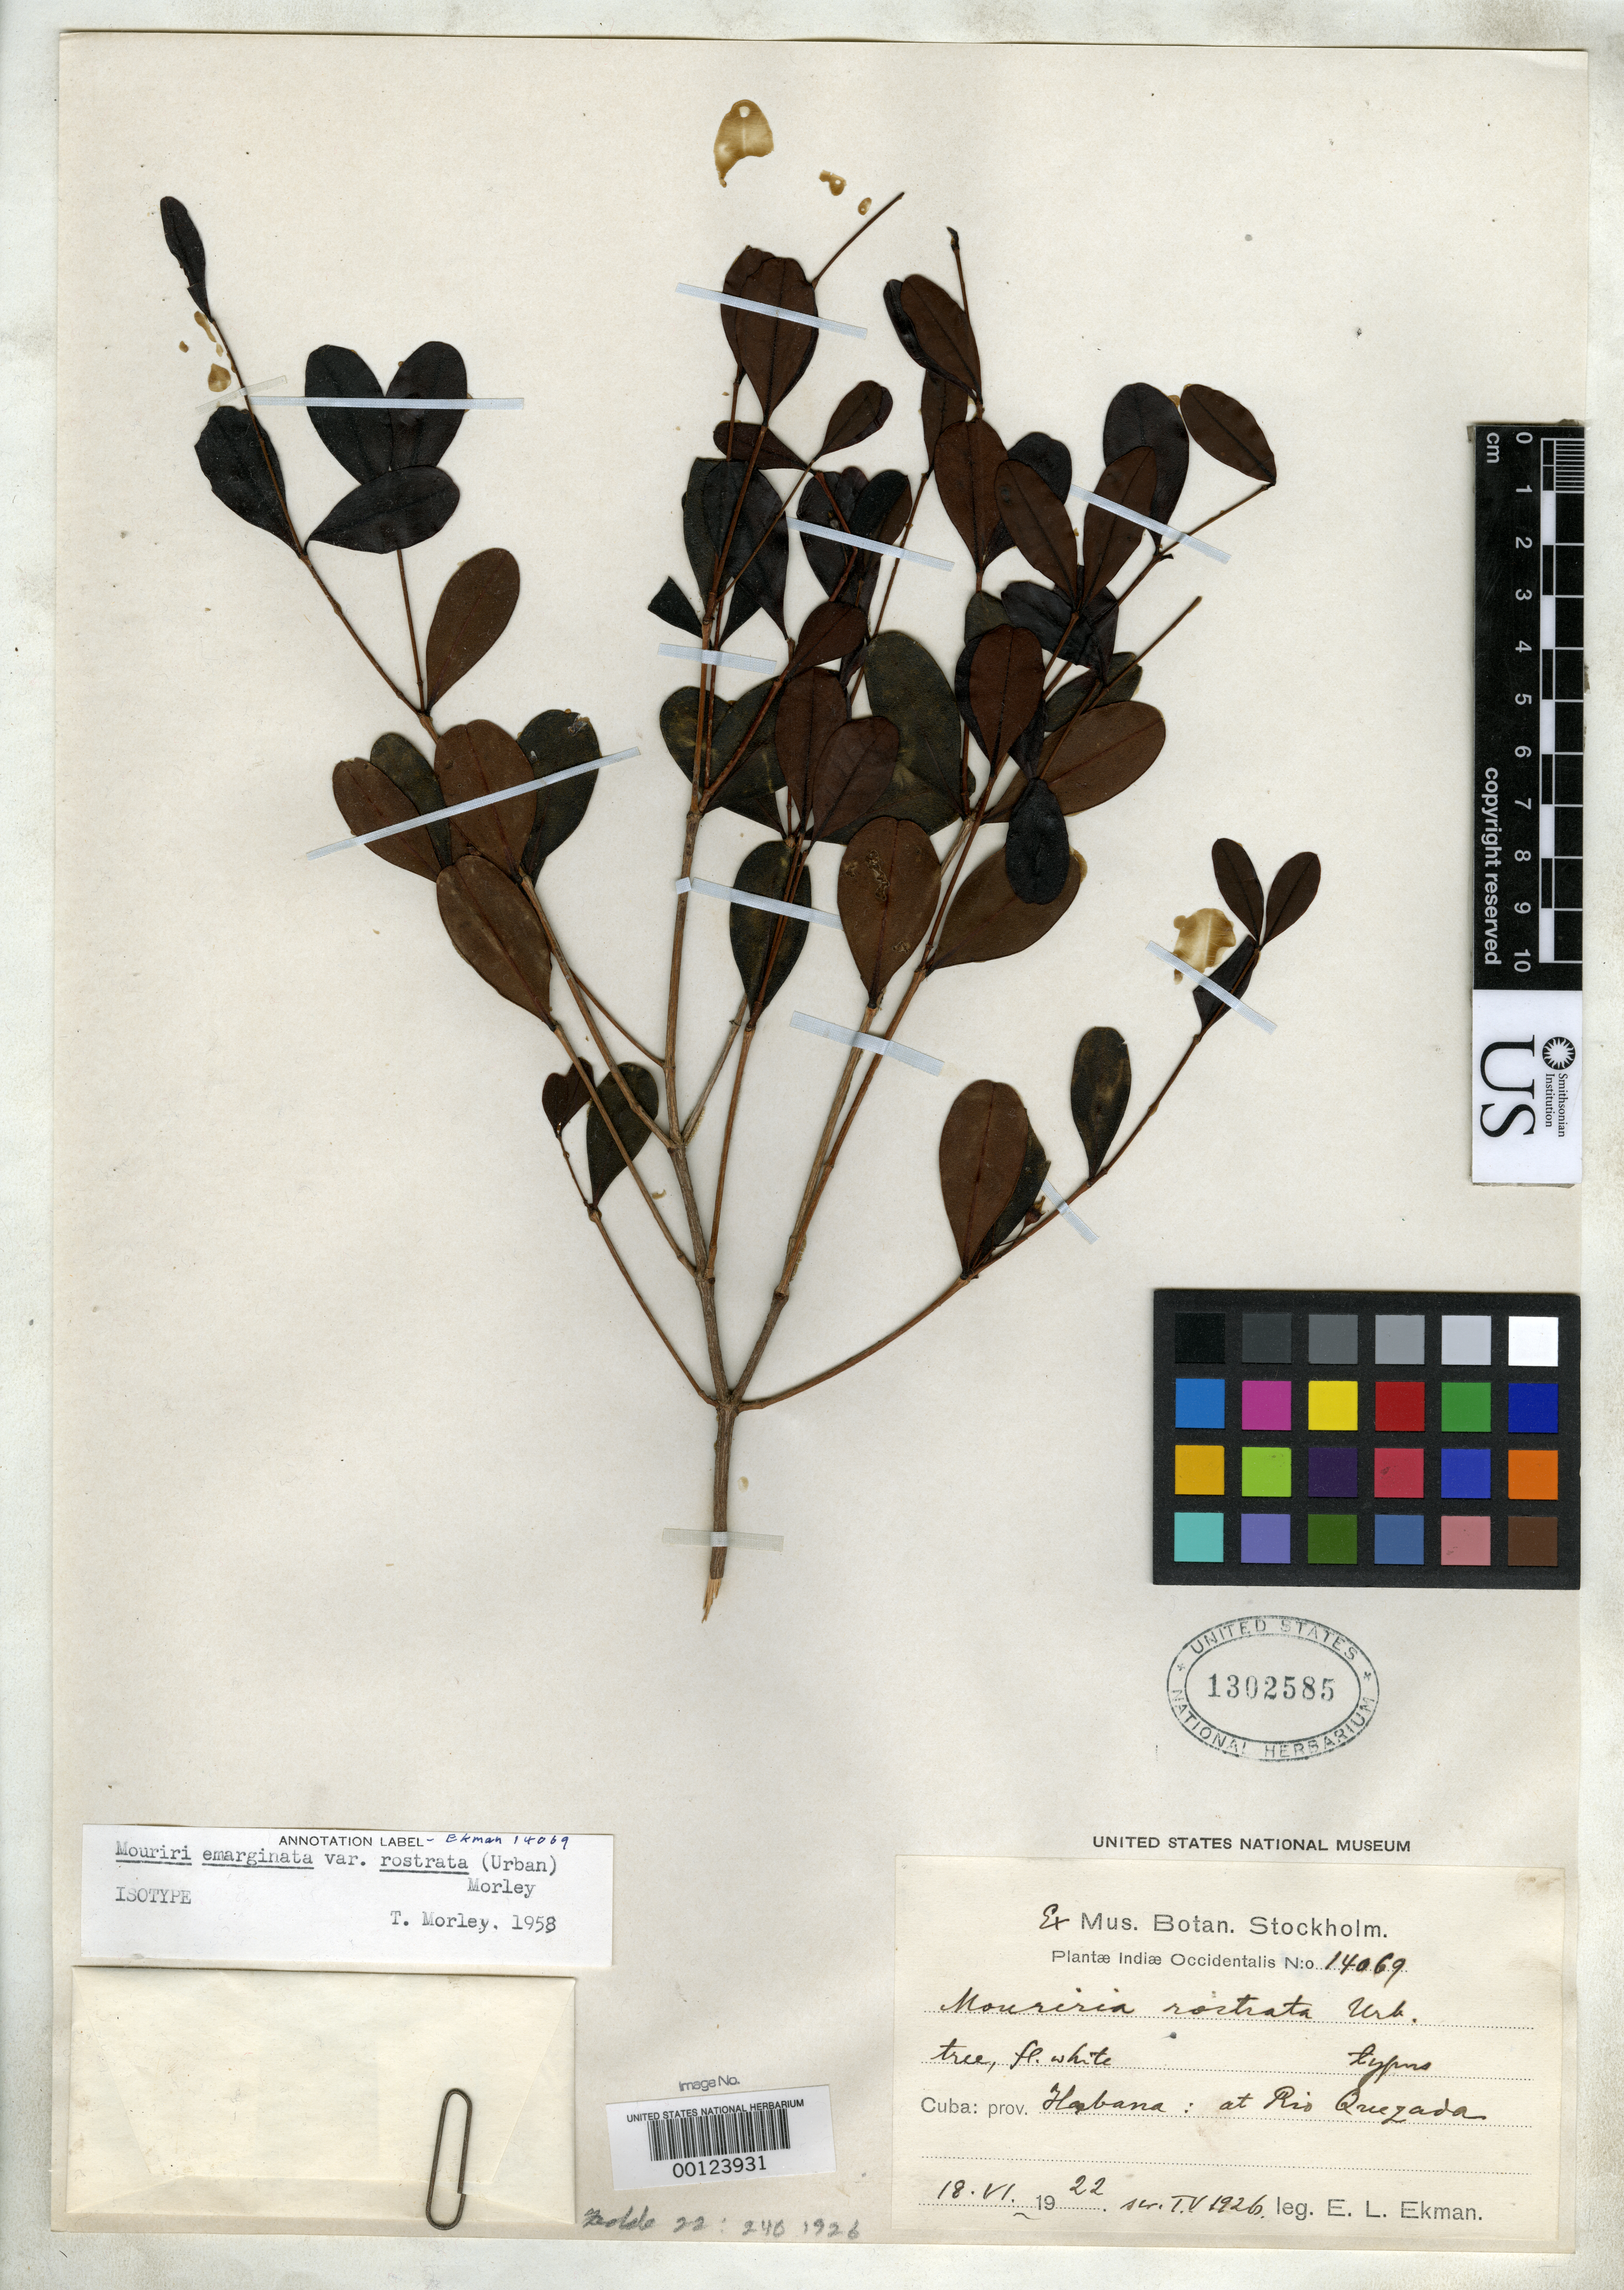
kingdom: Plantae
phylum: Tracheophyta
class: Magnoliopsida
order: Myrtales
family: Melastomataceae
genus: Mouriria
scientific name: Mouriria rostrata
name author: Urb.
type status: Isotype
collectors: E. L. Ekman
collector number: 14069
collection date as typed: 18 Jun 1922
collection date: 1922-06-18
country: Cuba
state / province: La Habana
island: Greater Antilles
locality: Rio Quezada.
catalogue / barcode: US 1302585